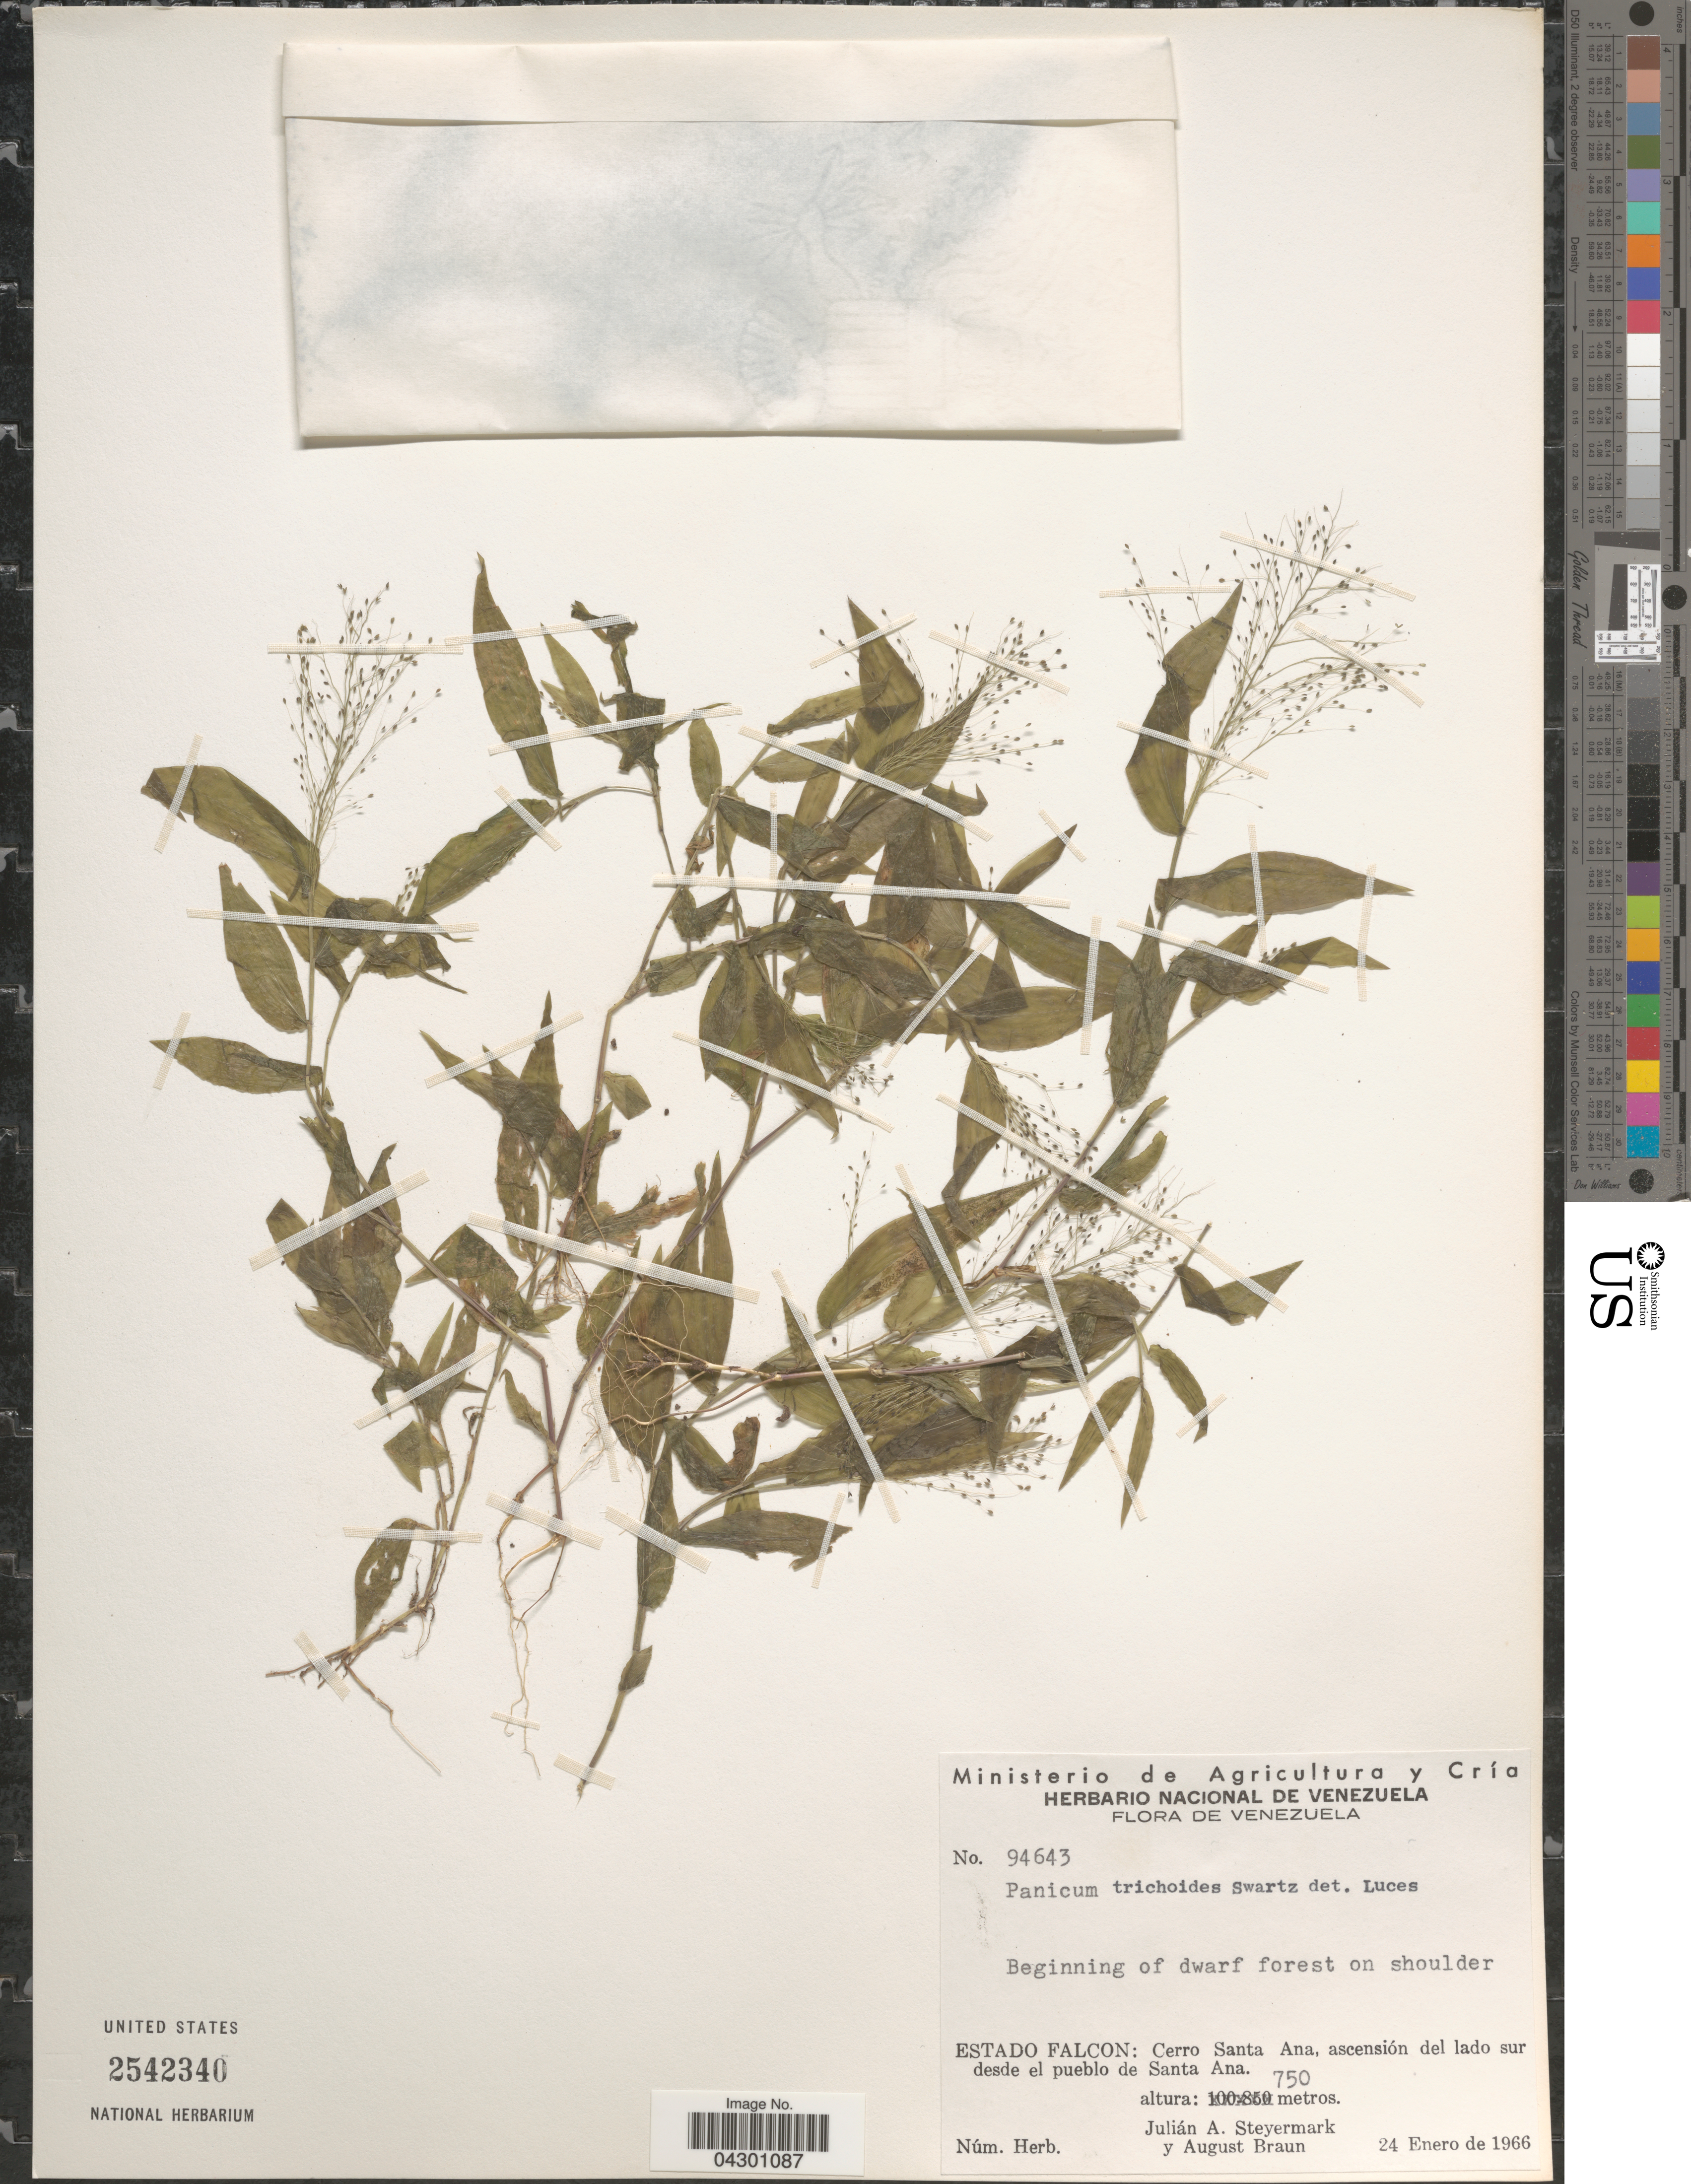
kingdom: Plantae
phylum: Tracheophyta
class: Liliopsida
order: Poales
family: Poaceae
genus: Panicum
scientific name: Panicum trichoides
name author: Sw.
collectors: J. Steyermark & A. Braun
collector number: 94643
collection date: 1966-01-24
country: Venezuela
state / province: Falcon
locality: Beginning of dwarf forest on shoulder. Cerro Santa Ana, ascensión del lado sur desde el pueblo de Santa Ana.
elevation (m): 750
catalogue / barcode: US 2542340